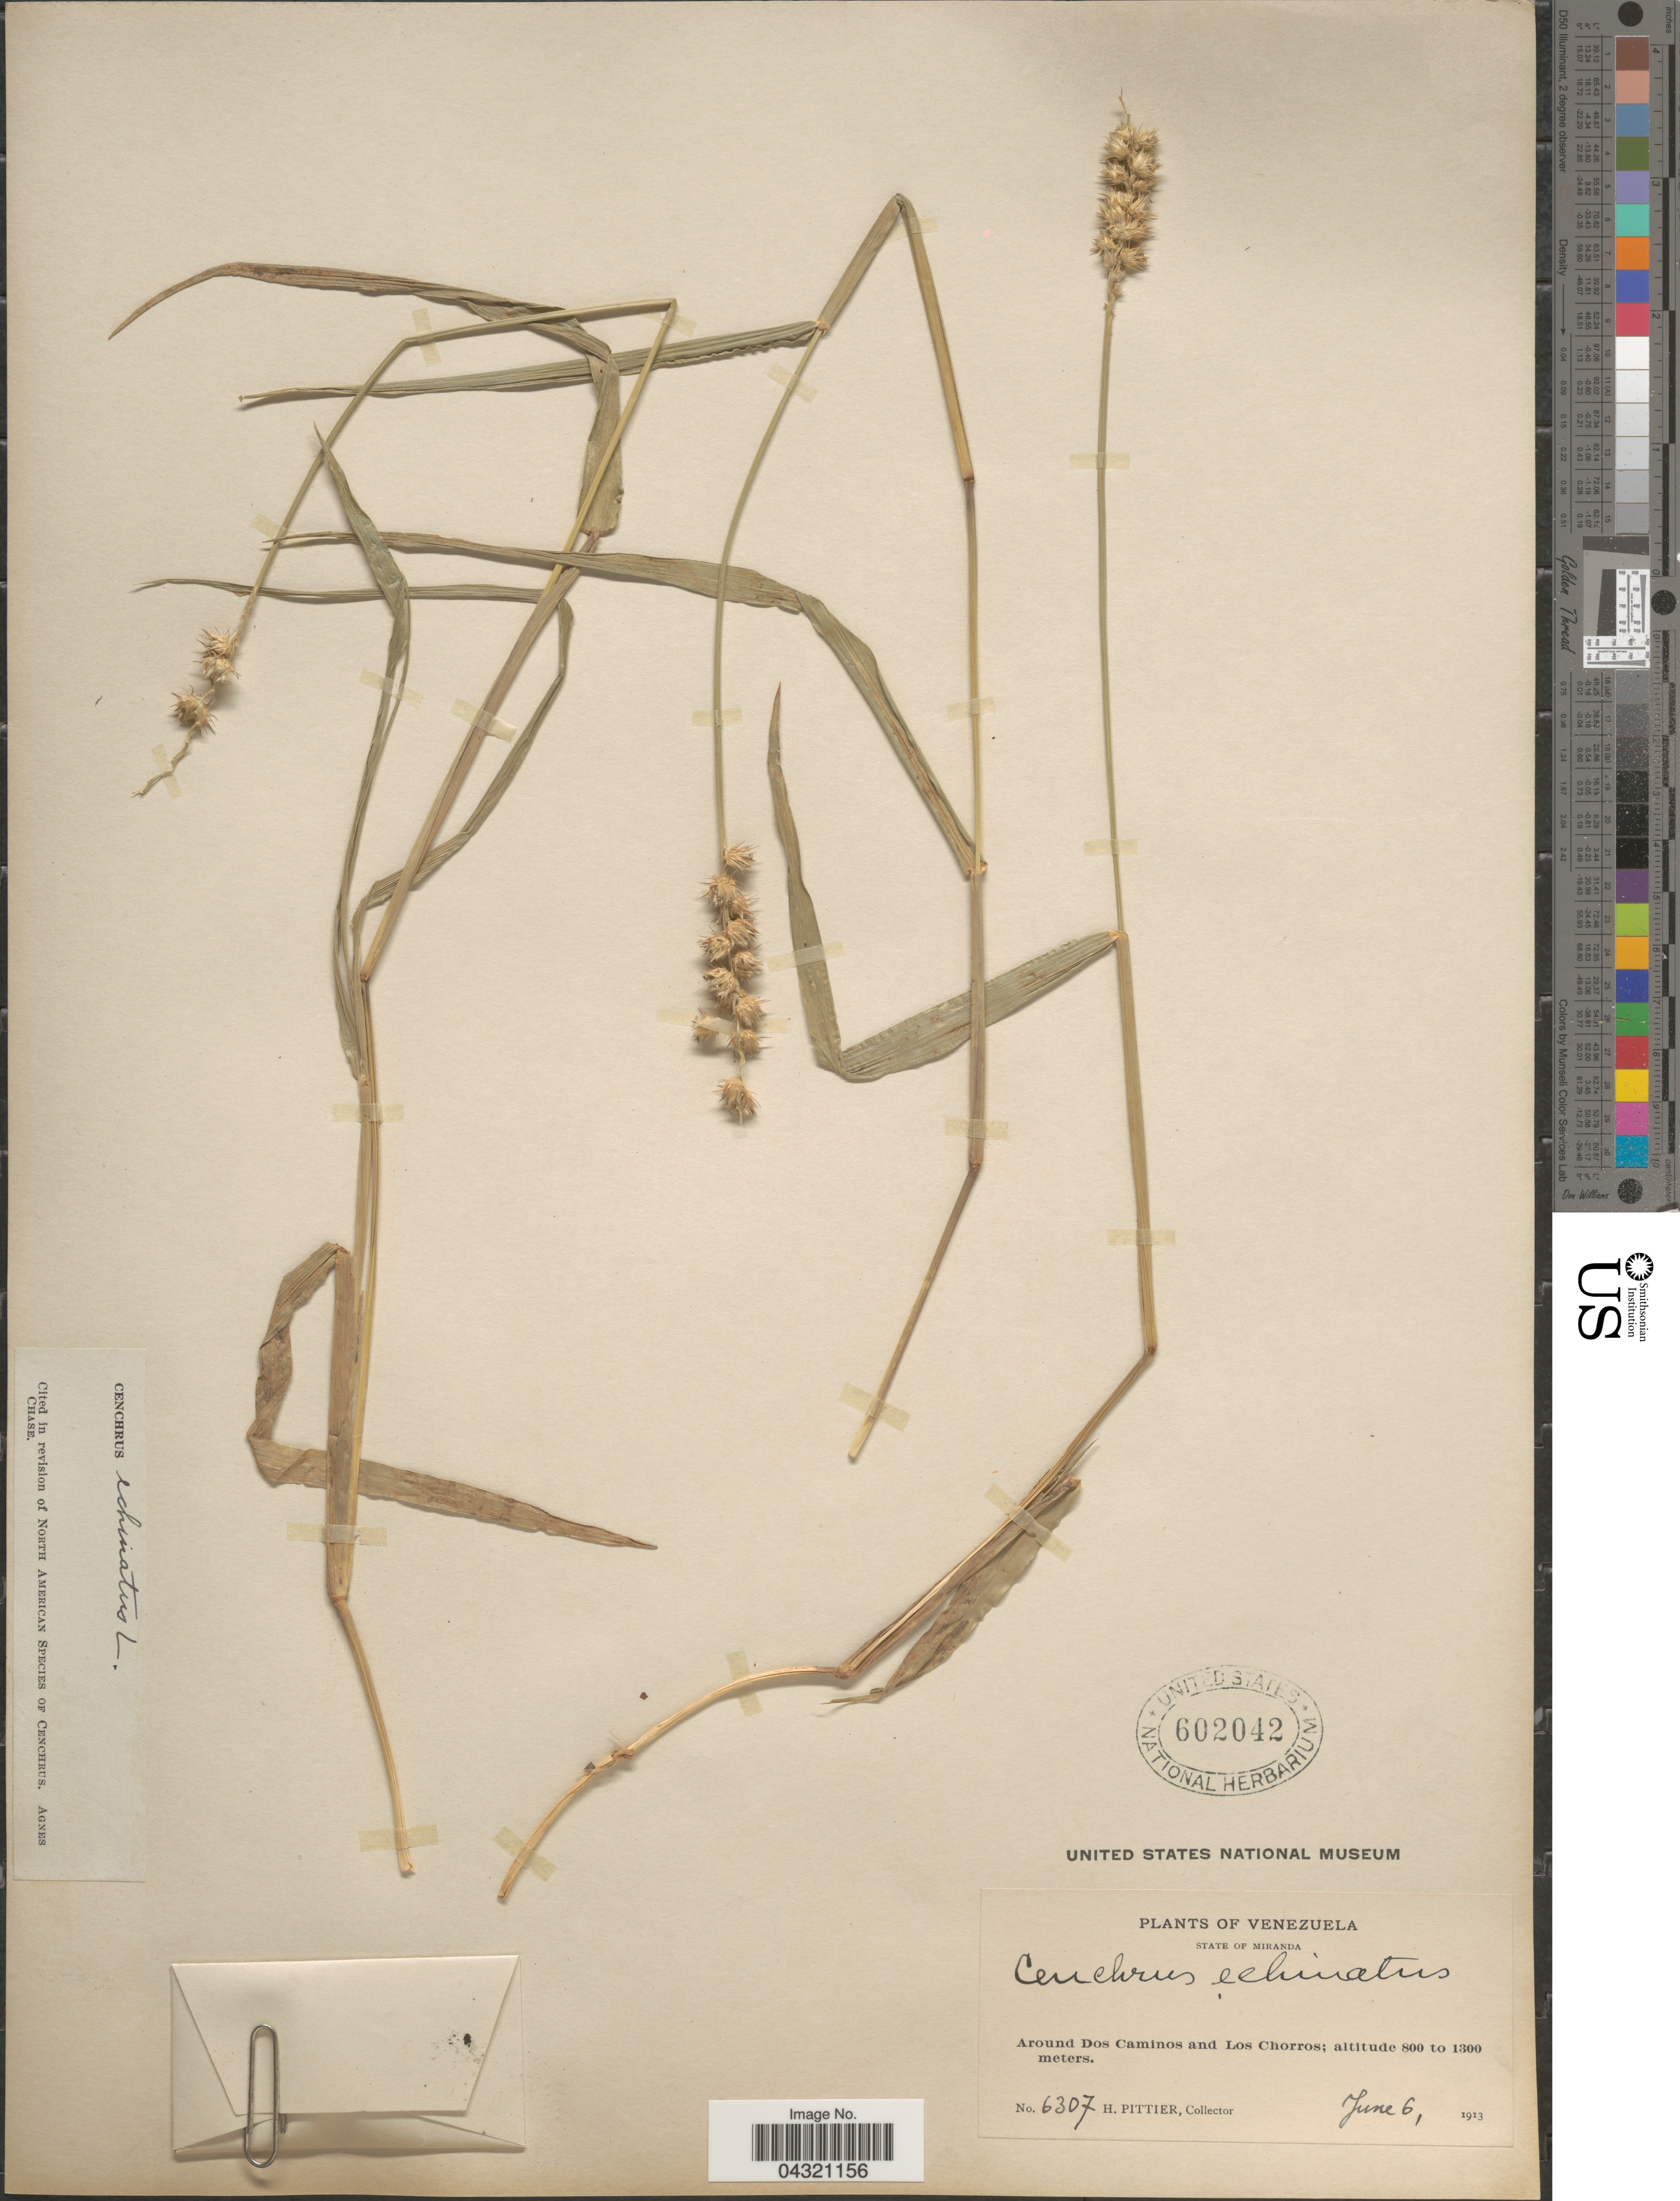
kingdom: Plantae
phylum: Tracheophyta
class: Liliopsida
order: Poales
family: Poaceae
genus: Cenchrus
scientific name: Cenchrus echinatus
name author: L.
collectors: H. F. Pittier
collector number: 6307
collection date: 1913-06-06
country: Venezuela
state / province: Miranda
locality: Around Dos Caminos and Los Chorros.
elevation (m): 800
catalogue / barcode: US 602042